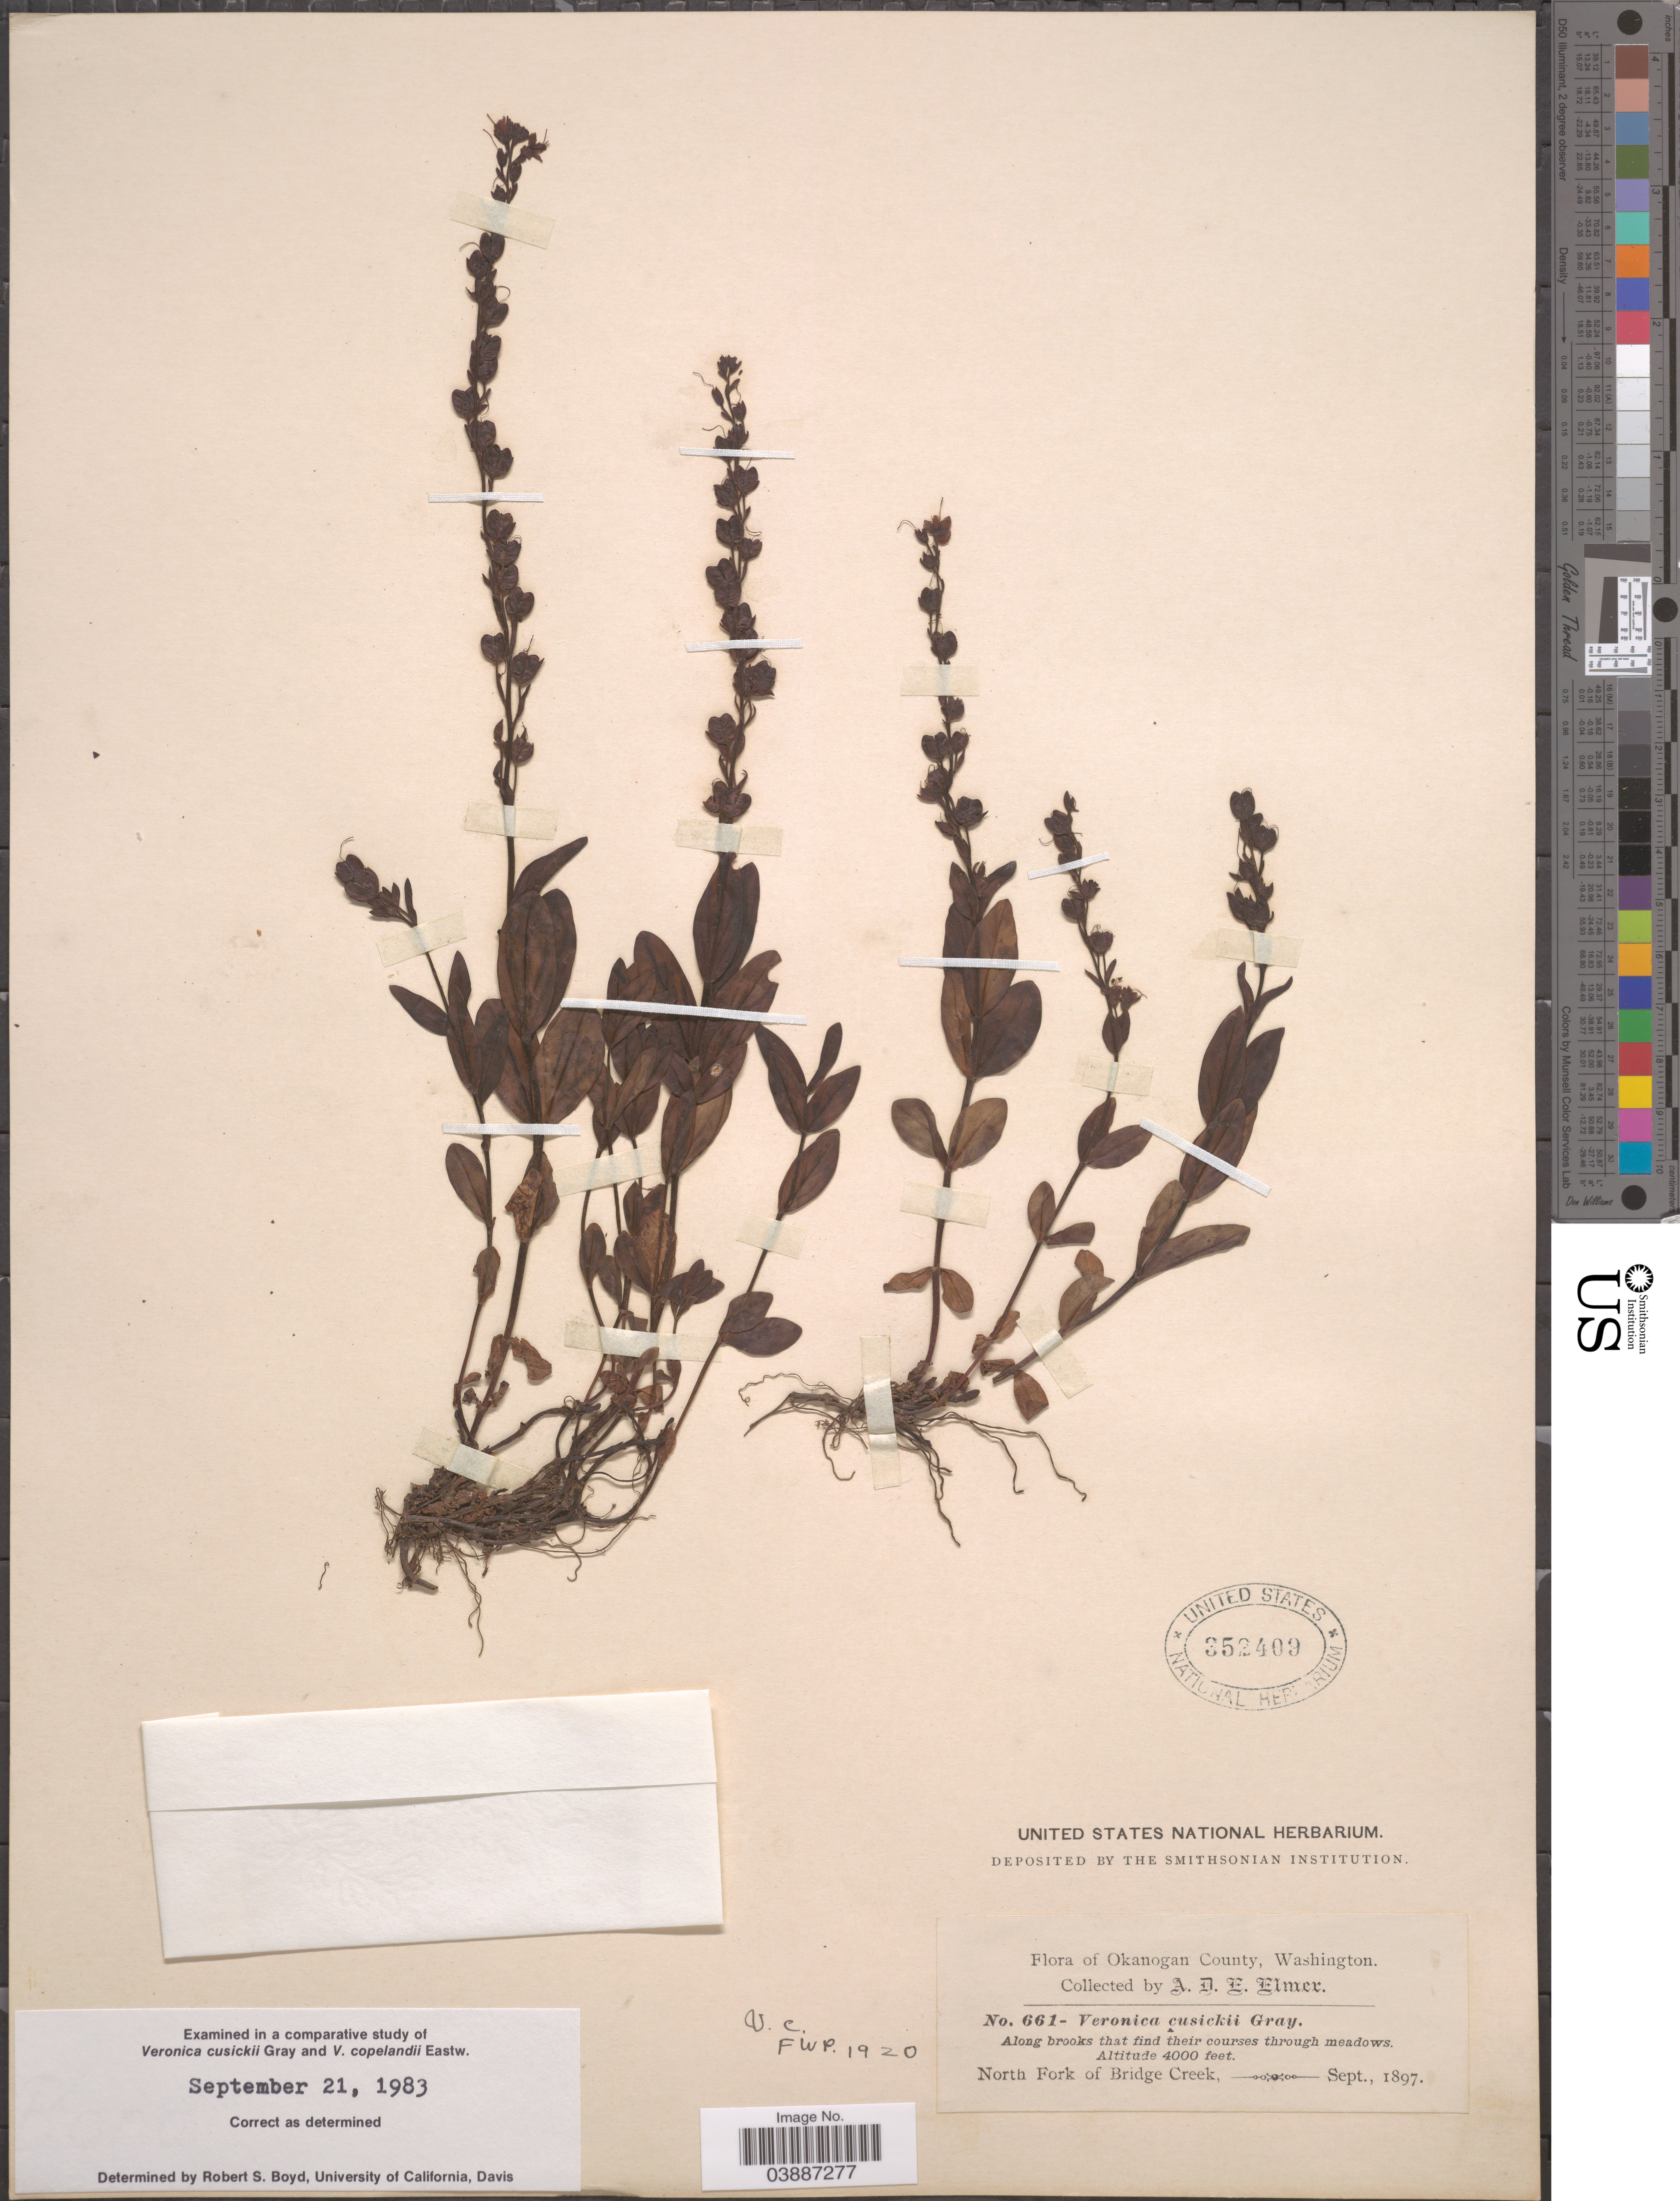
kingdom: Plantae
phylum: Tracheophyta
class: Magnoliopsida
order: Lamiales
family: Plantaginaceae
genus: Veronica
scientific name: Veronica cusickii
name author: A. Gray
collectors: A. D. E. Elmer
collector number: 661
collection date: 1897-09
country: United States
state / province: Washington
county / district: Okanogan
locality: Okanogan County. North Fork of Bridge Creek.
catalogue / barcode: US 352409